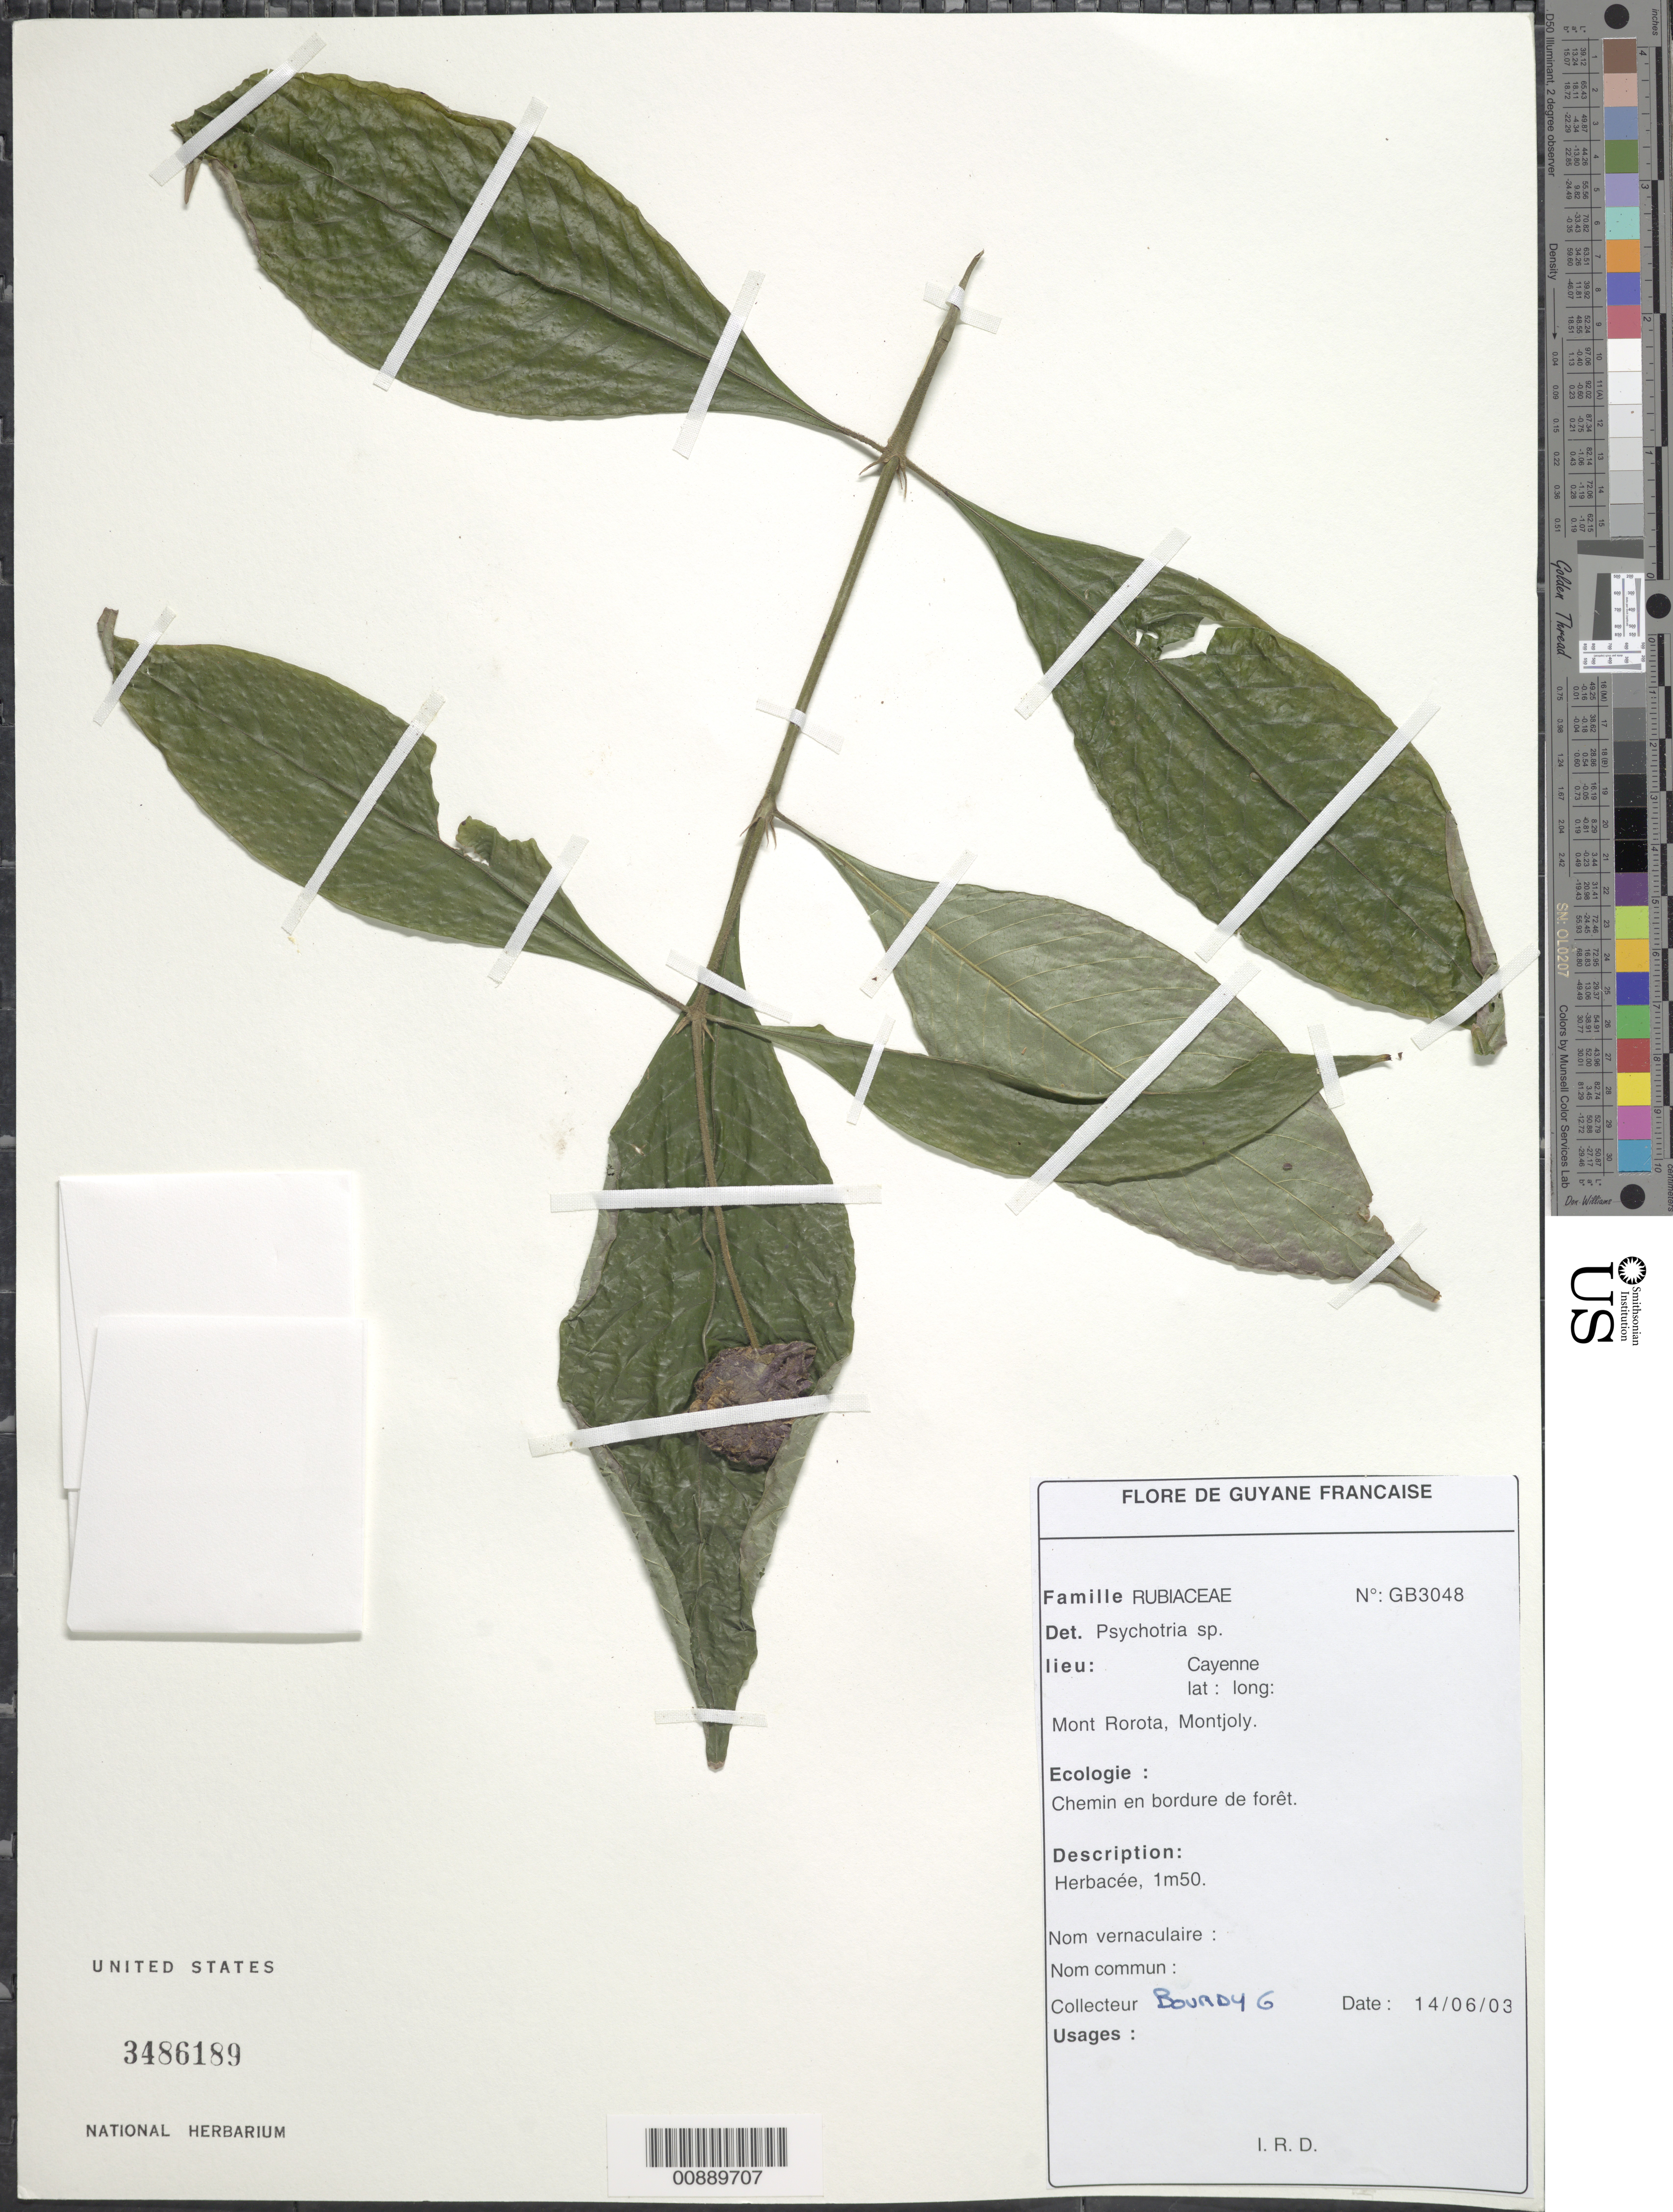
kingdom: Plantae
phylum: Tracheophyta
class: Magnoliopsida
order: Gentianales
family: Rubiaceae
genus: Psychotria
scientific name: Psychotria sp.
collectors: G. Bourdy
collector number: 3048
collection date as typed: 14-Jun-03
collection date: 2003-06-14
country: French Guiana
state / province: Cayenne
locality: Cayenne, Mont Rorota, Montjoli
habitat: Chemin en bordure de forêt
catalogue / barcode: US 3486189